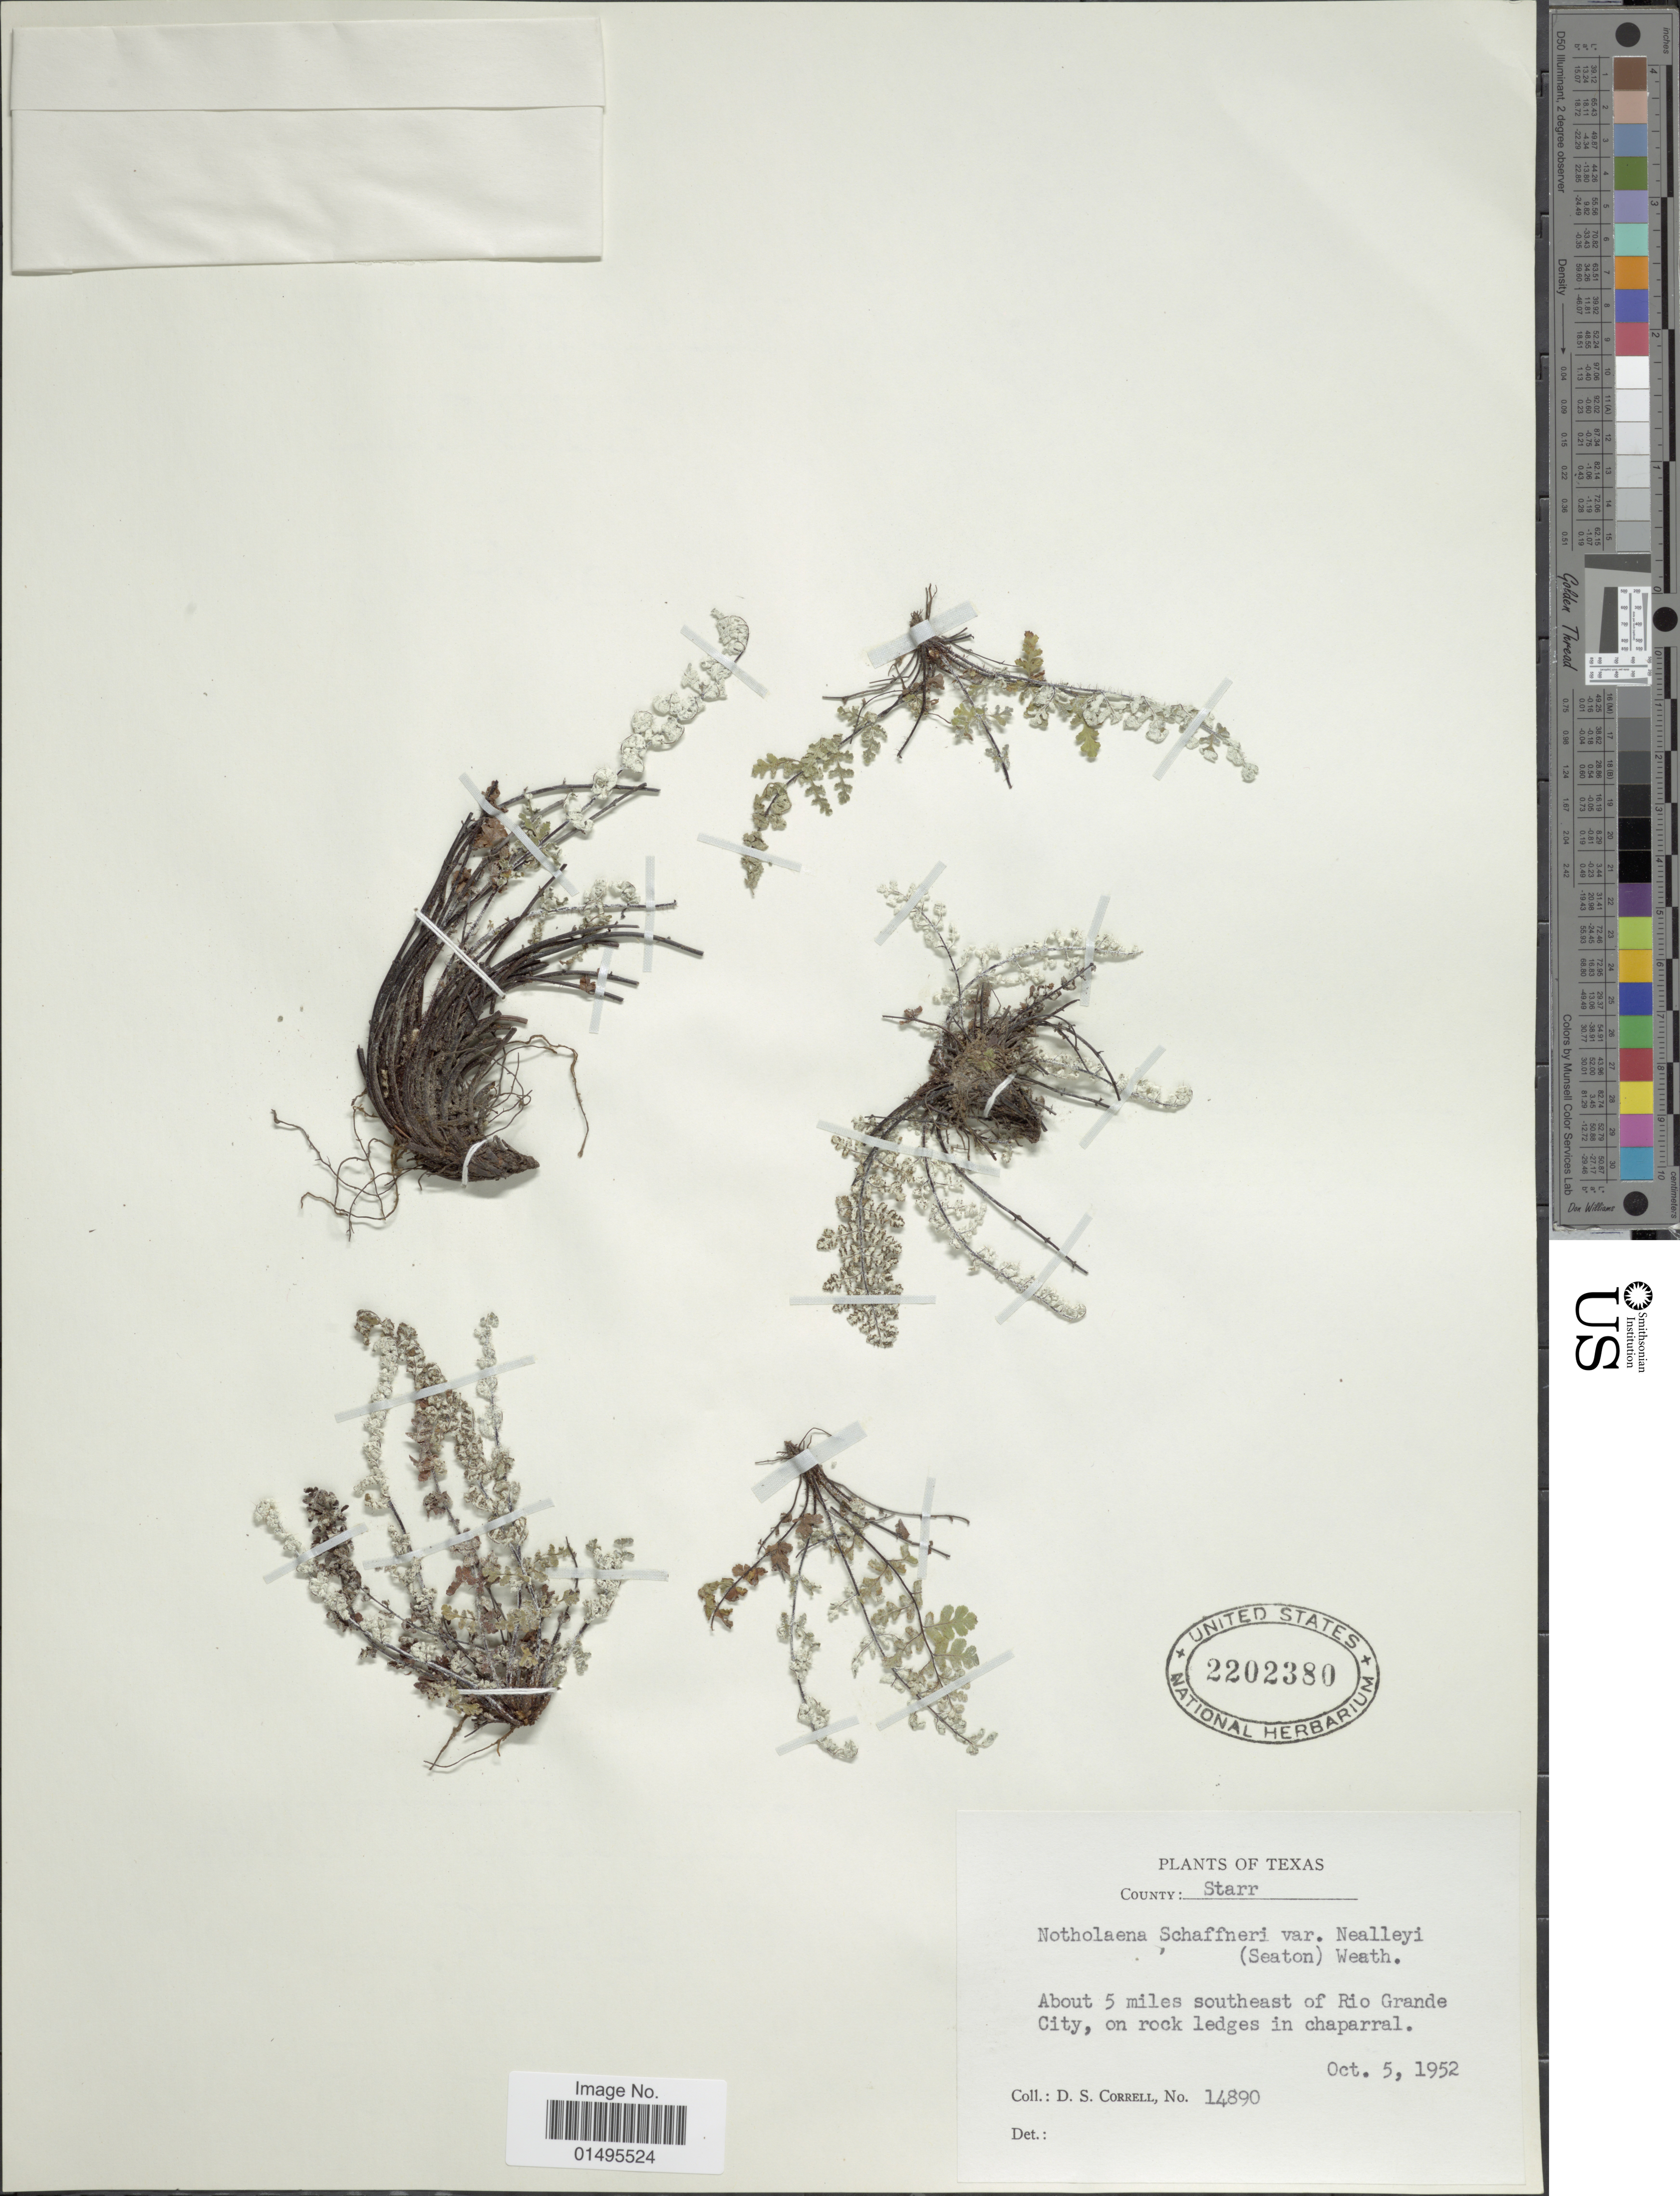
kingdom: Plantae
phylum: Tracheophyta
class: Polypodiopsida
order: Polypodiales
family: Pteridaceae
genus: Notholaena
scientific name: Notholaena schaffneri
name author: (E. Fourn.) Underw.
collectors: D. S. Correll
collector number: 14890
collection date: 1952-10-05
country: United States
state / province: Texas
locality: County Starr, about 5 miles southeast of Rio Grande City, on rock ledges in chaparral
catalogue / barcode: US 2202380